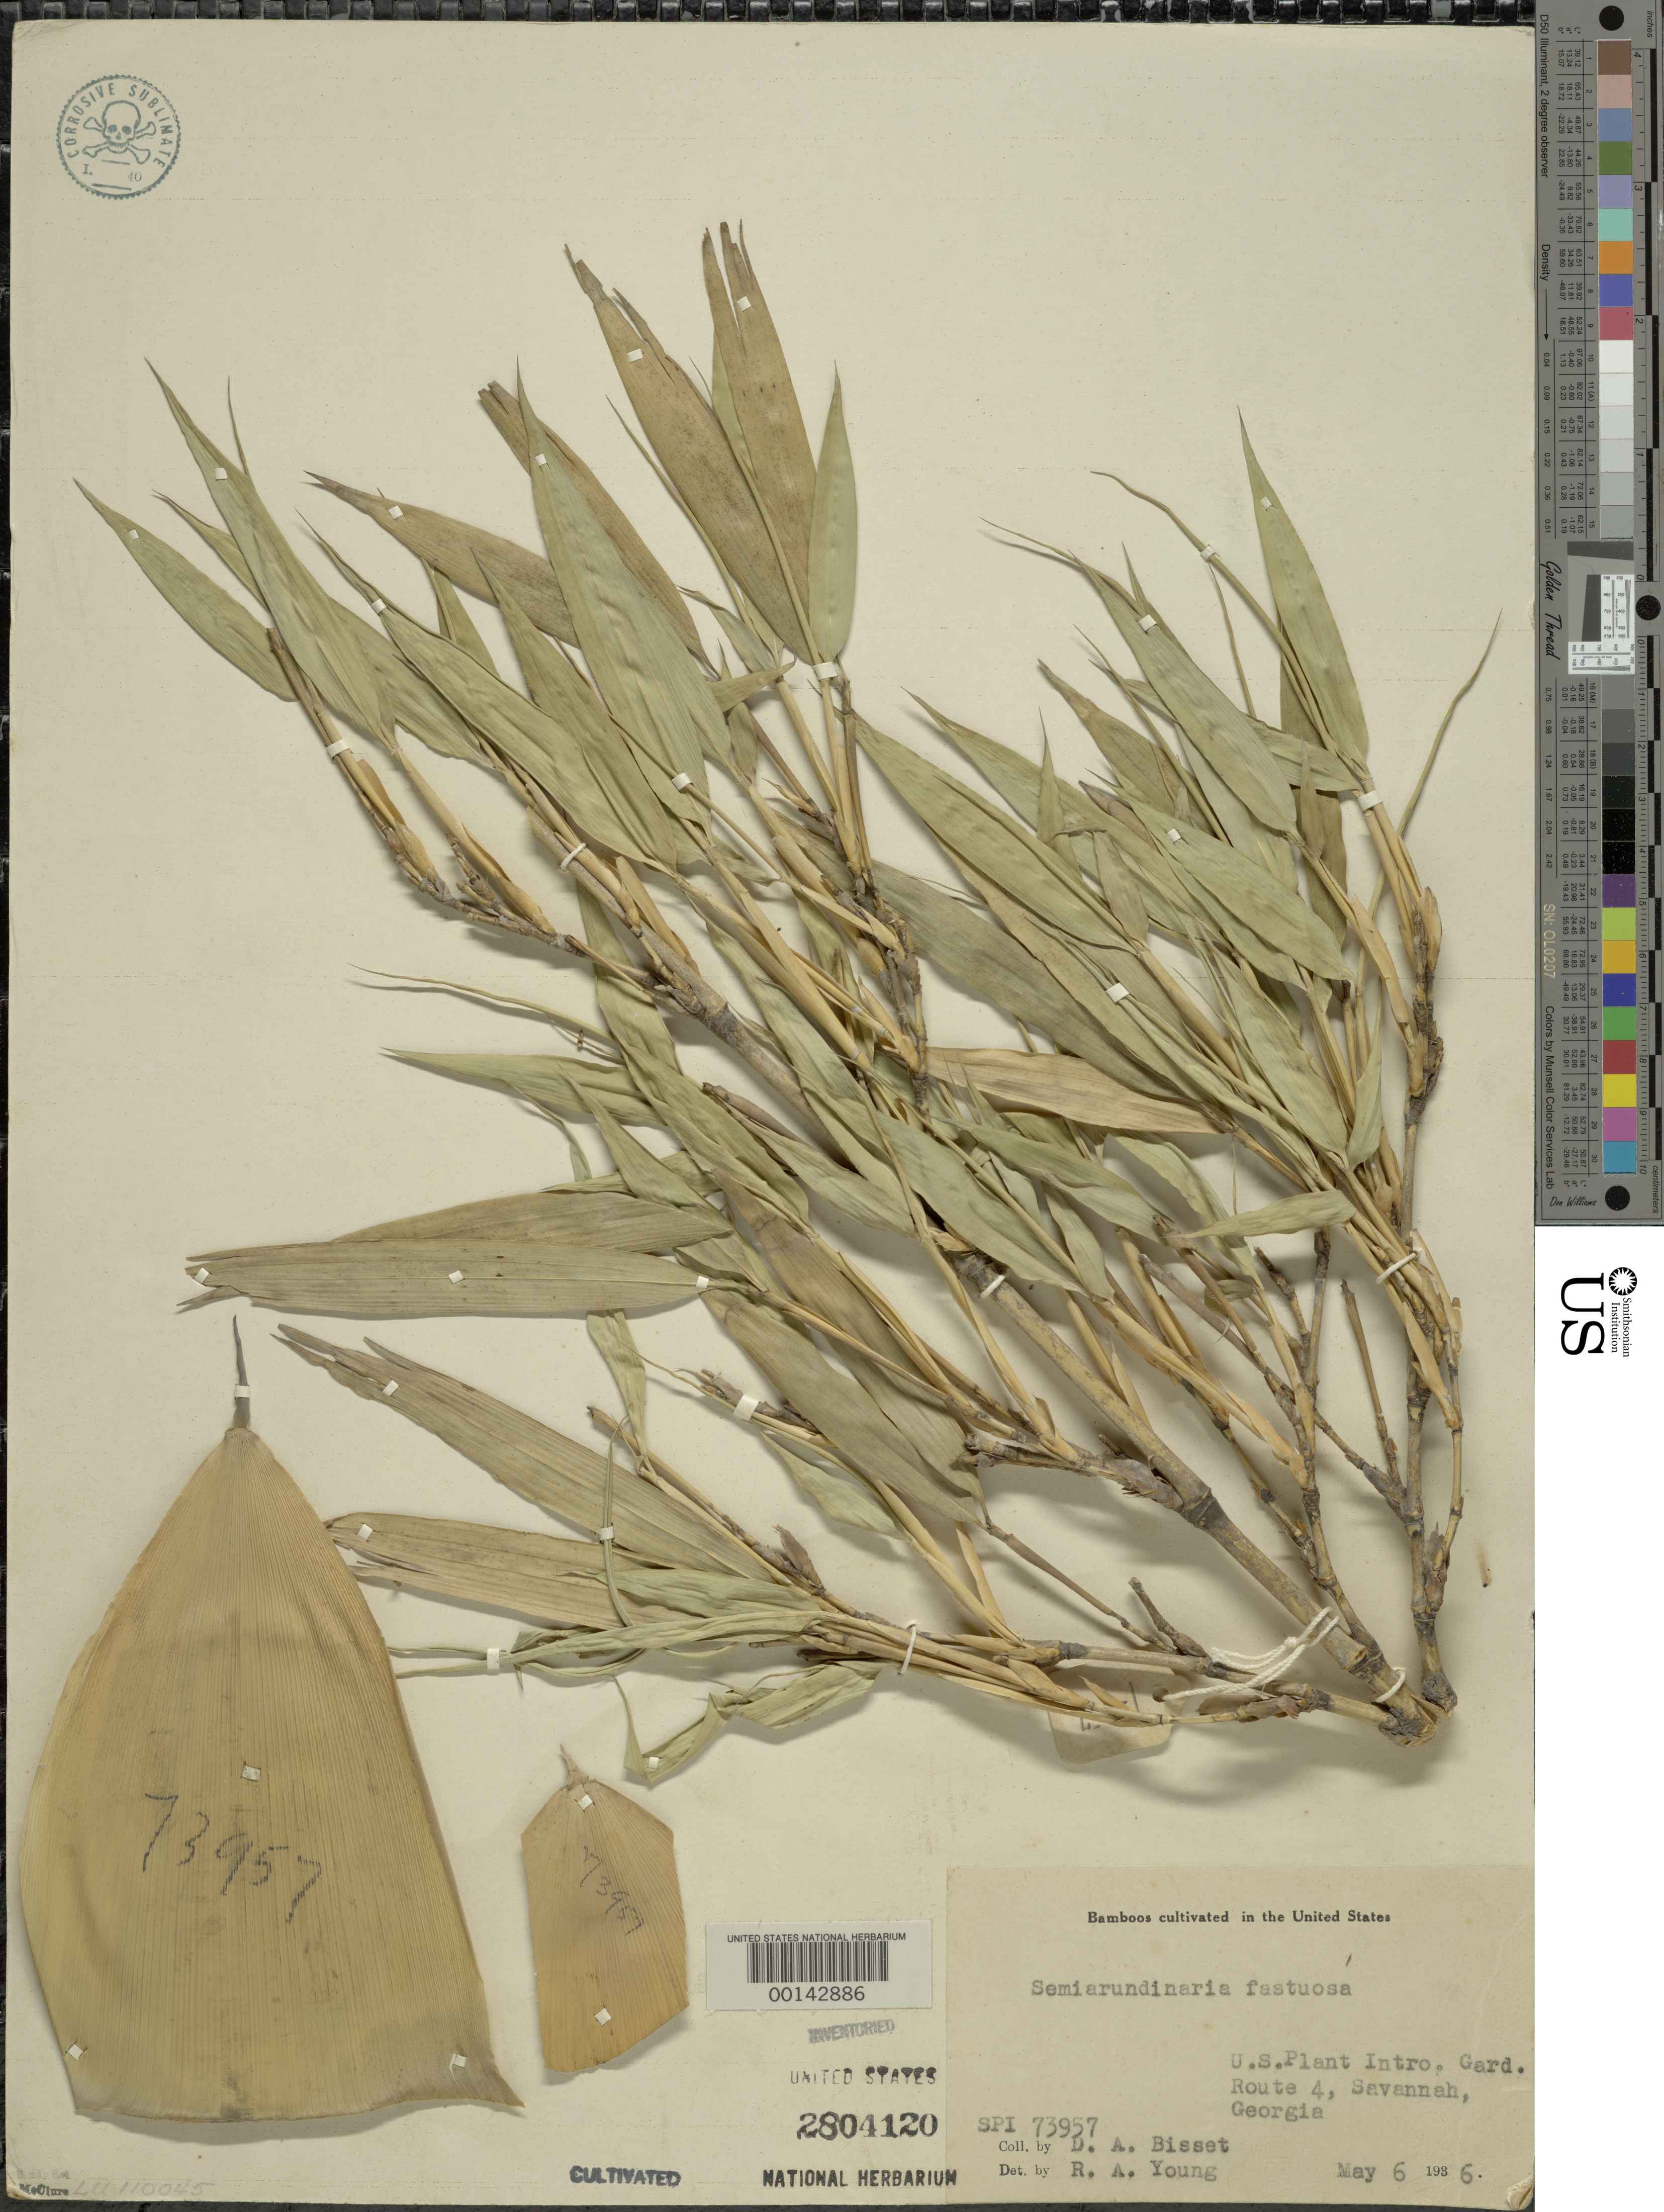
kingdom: Plantae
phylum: Tracheophyta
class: Liliopsida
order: Poales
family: Poaceae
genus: Semiarundinaria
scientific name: Semiarundinaria fastuosa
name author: Makino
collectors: D. Bissett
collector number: SPI 73957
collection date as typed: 06 May 1936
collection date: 1936-05-06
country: United States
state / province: Georgia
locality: Savannah, pi garden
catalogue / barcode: US 2804120